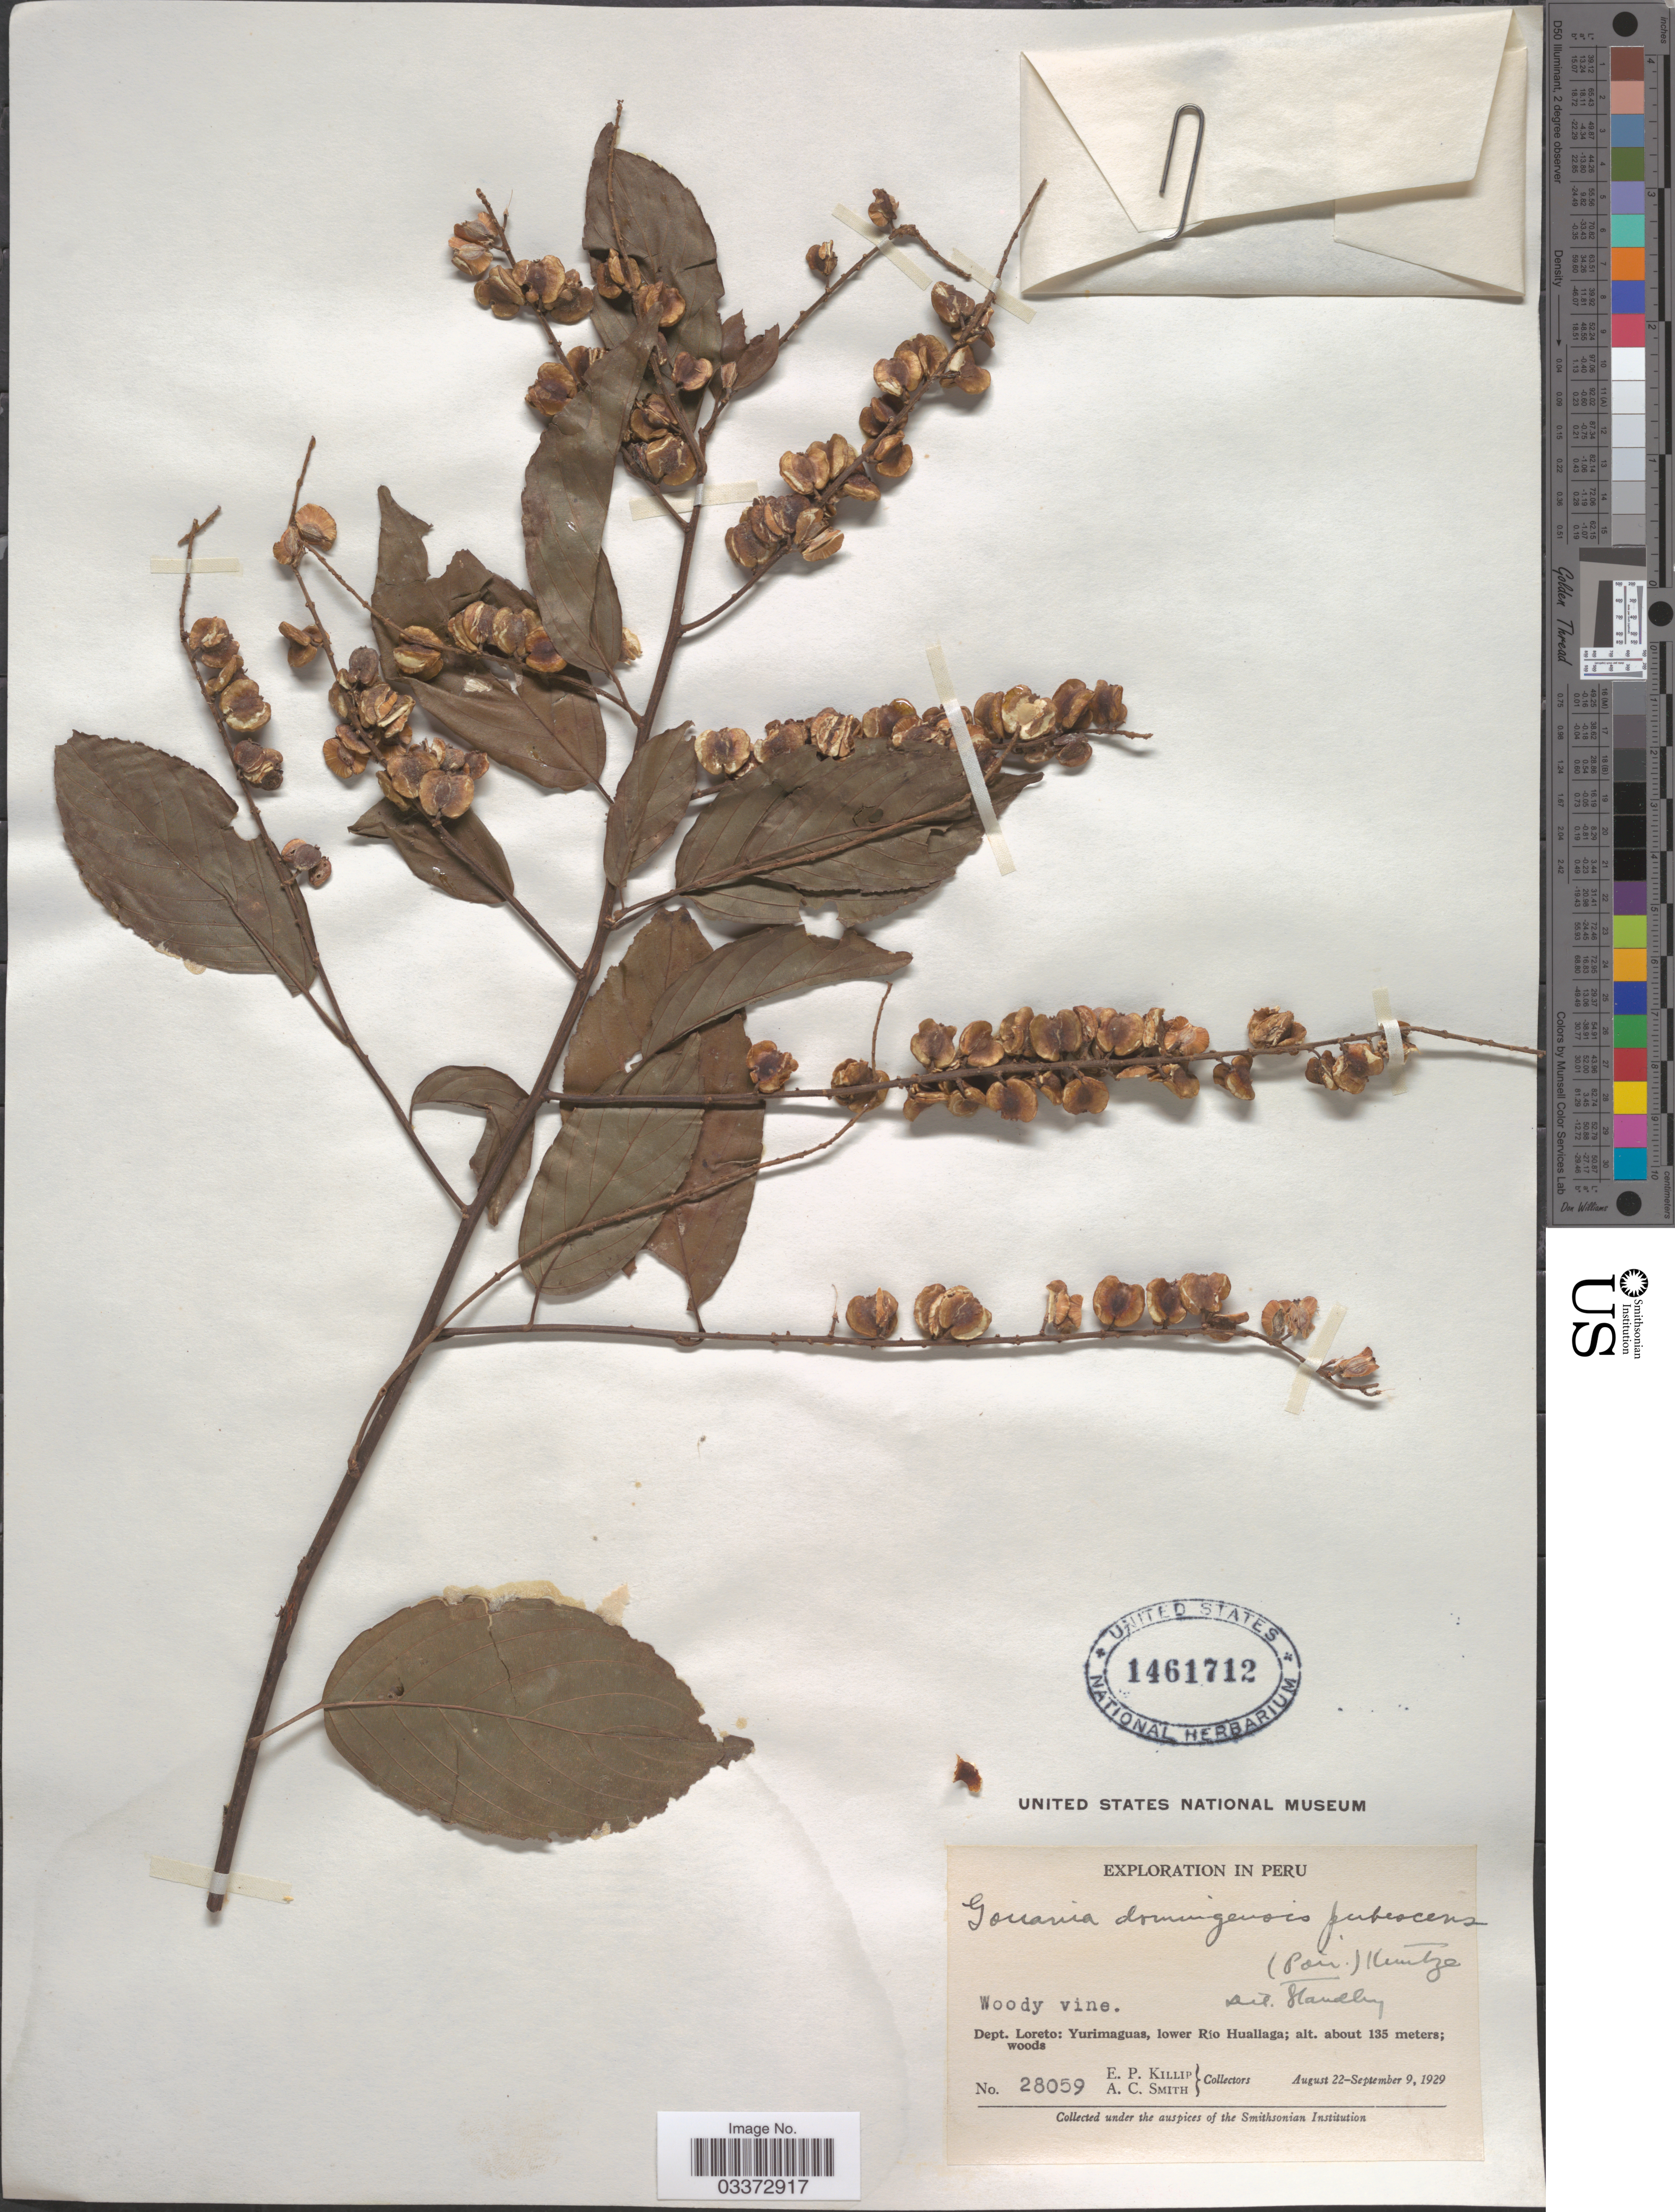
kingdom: Plantae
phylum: Tracheophyta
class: Magnoliopsida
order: Rosales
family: Rhamnaceae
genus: Gouania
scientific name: Gouania trichodonta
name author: Reissek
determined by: Figueira, Mauricio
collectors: E. P. Killip & A. C. Smith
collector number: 28059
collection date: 1929-08-22/1929-09-09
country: Peru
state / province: Loreto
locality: Dept. Loreto: Yurimaguas, lower Río Huallaga.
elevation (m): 135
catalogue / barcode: US 1461712